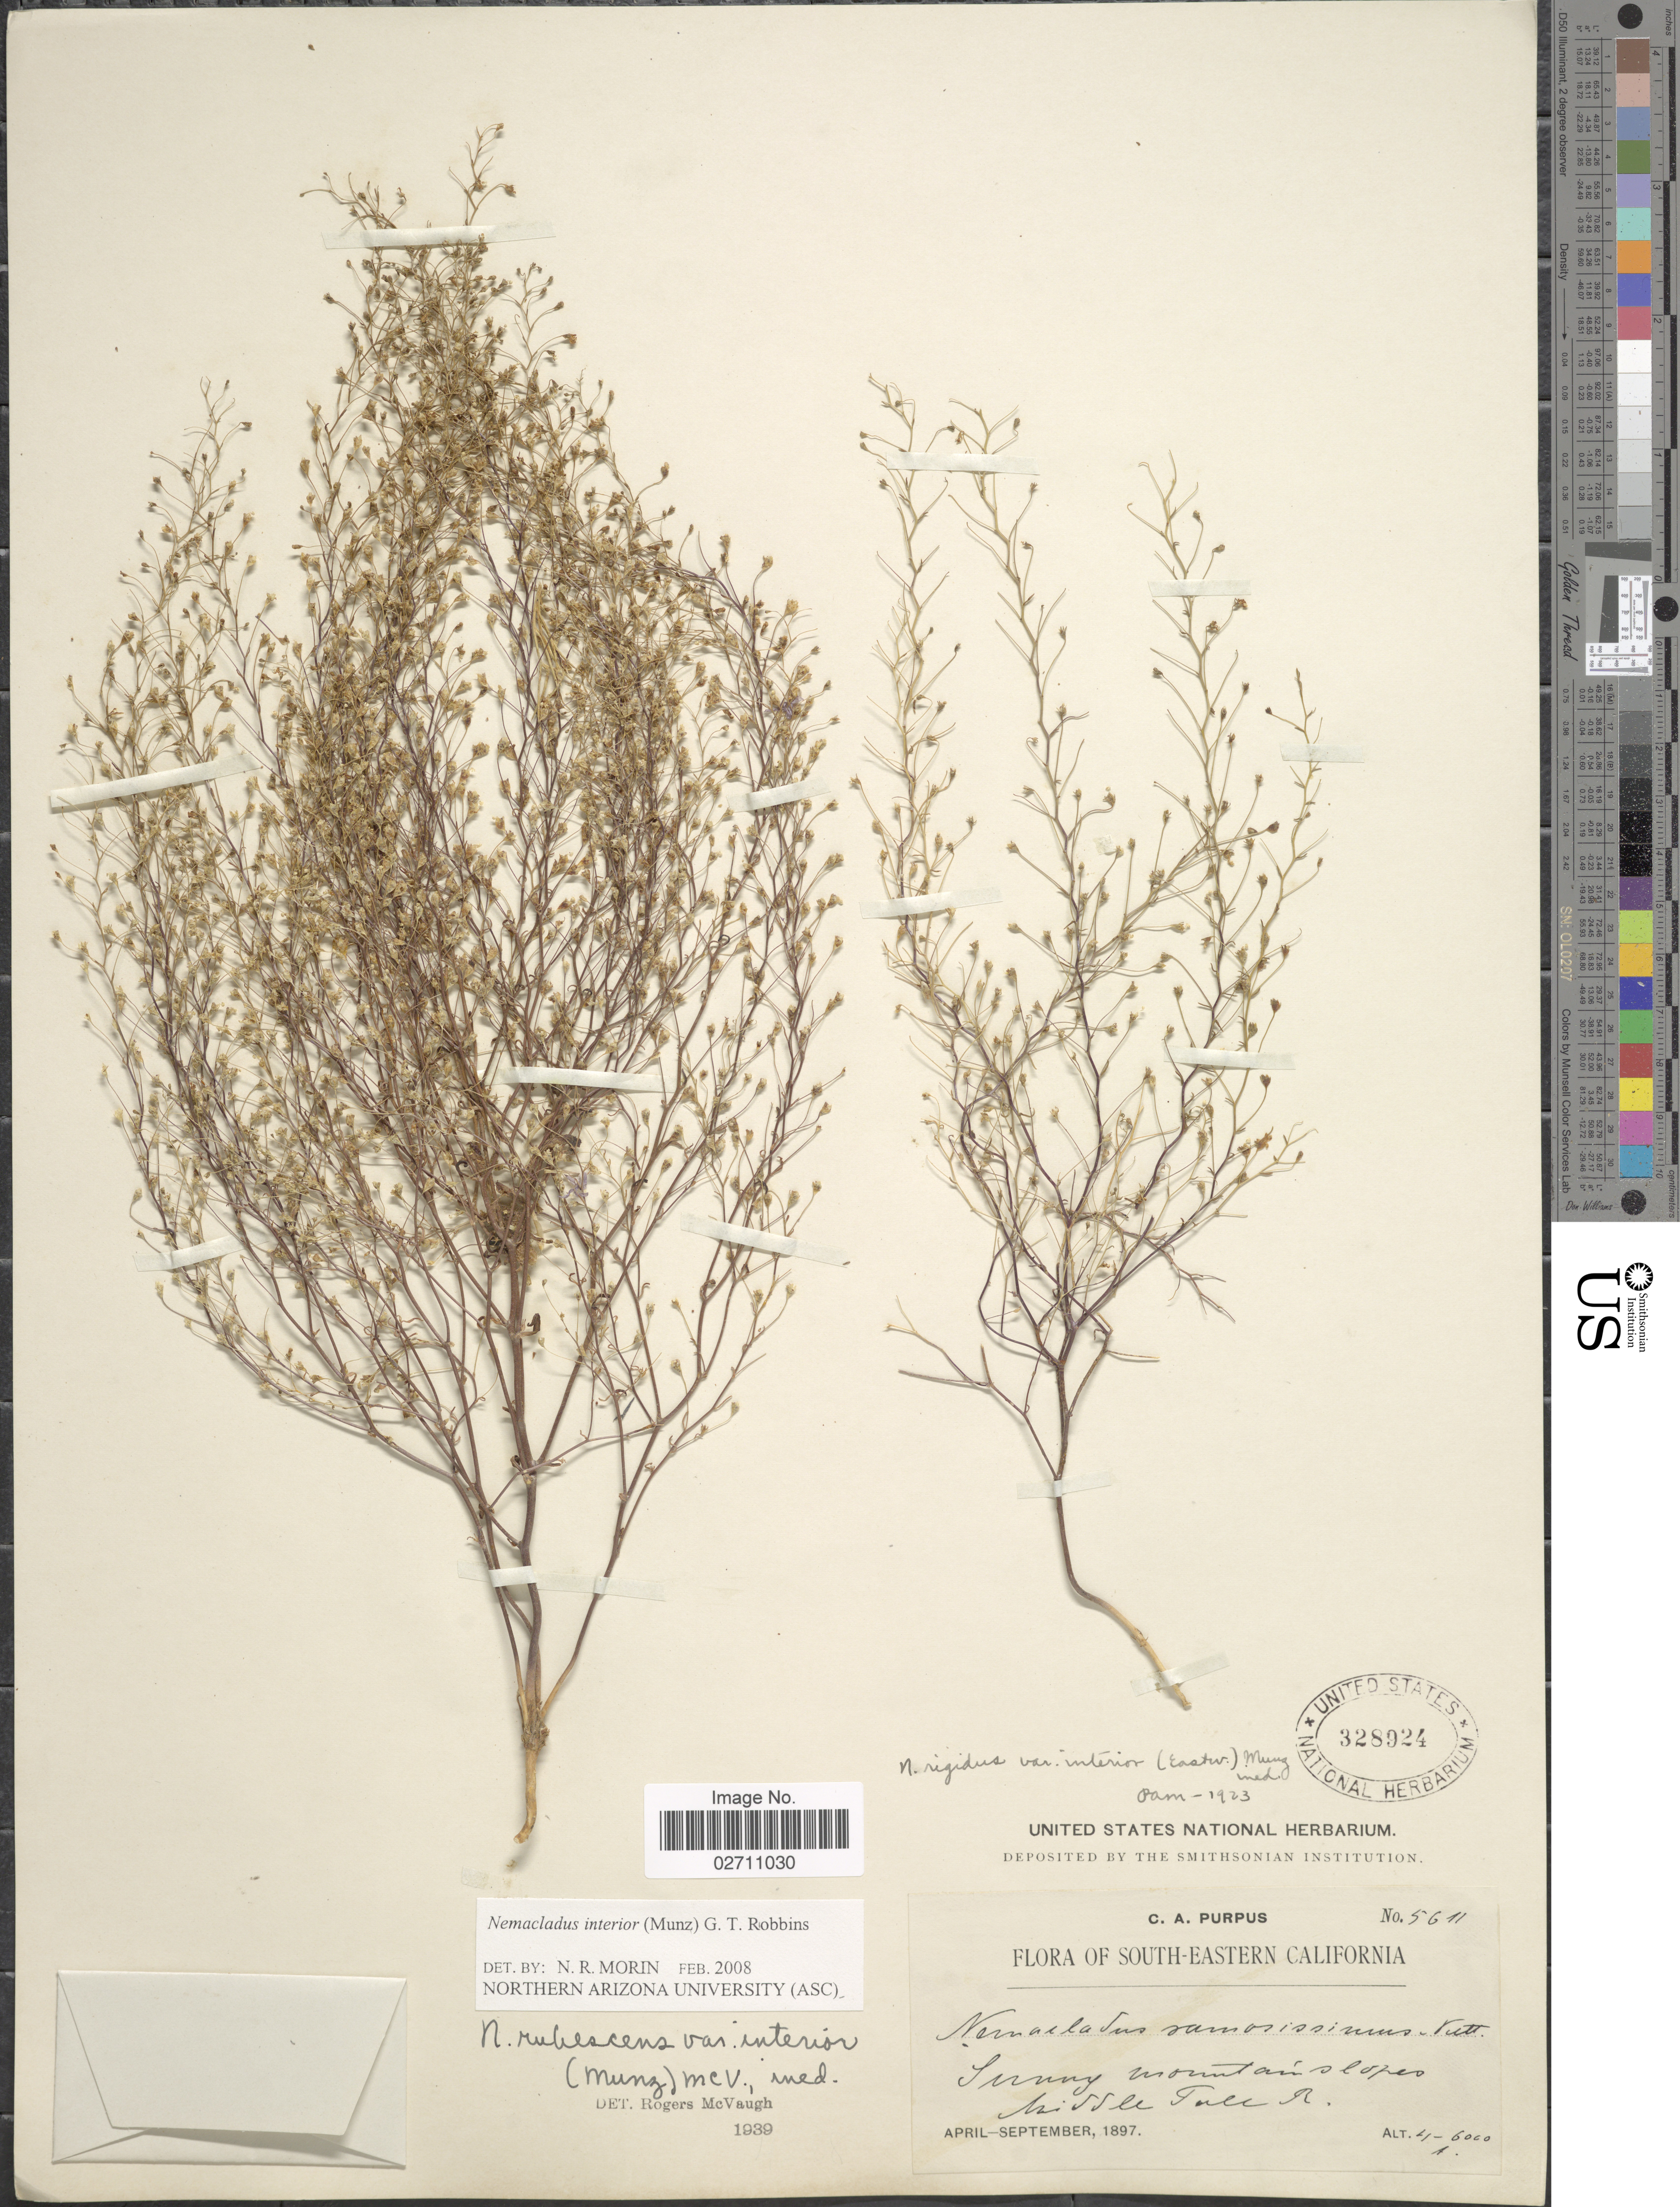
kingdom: Plantae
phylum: Tracheophyta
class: Magnoliopsida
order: Asterales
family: Campanulaceae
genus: Nemacladus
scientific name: Nemacladus interior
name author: (Munz) G.T. Robbins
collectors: C. A. Purpus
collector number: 5611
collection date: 1897-04/1897-09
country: United States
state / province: California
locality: South-Eastern California, Sunny mountain slopes, hillside Tule R.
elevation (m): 1219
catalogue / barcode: US 328924